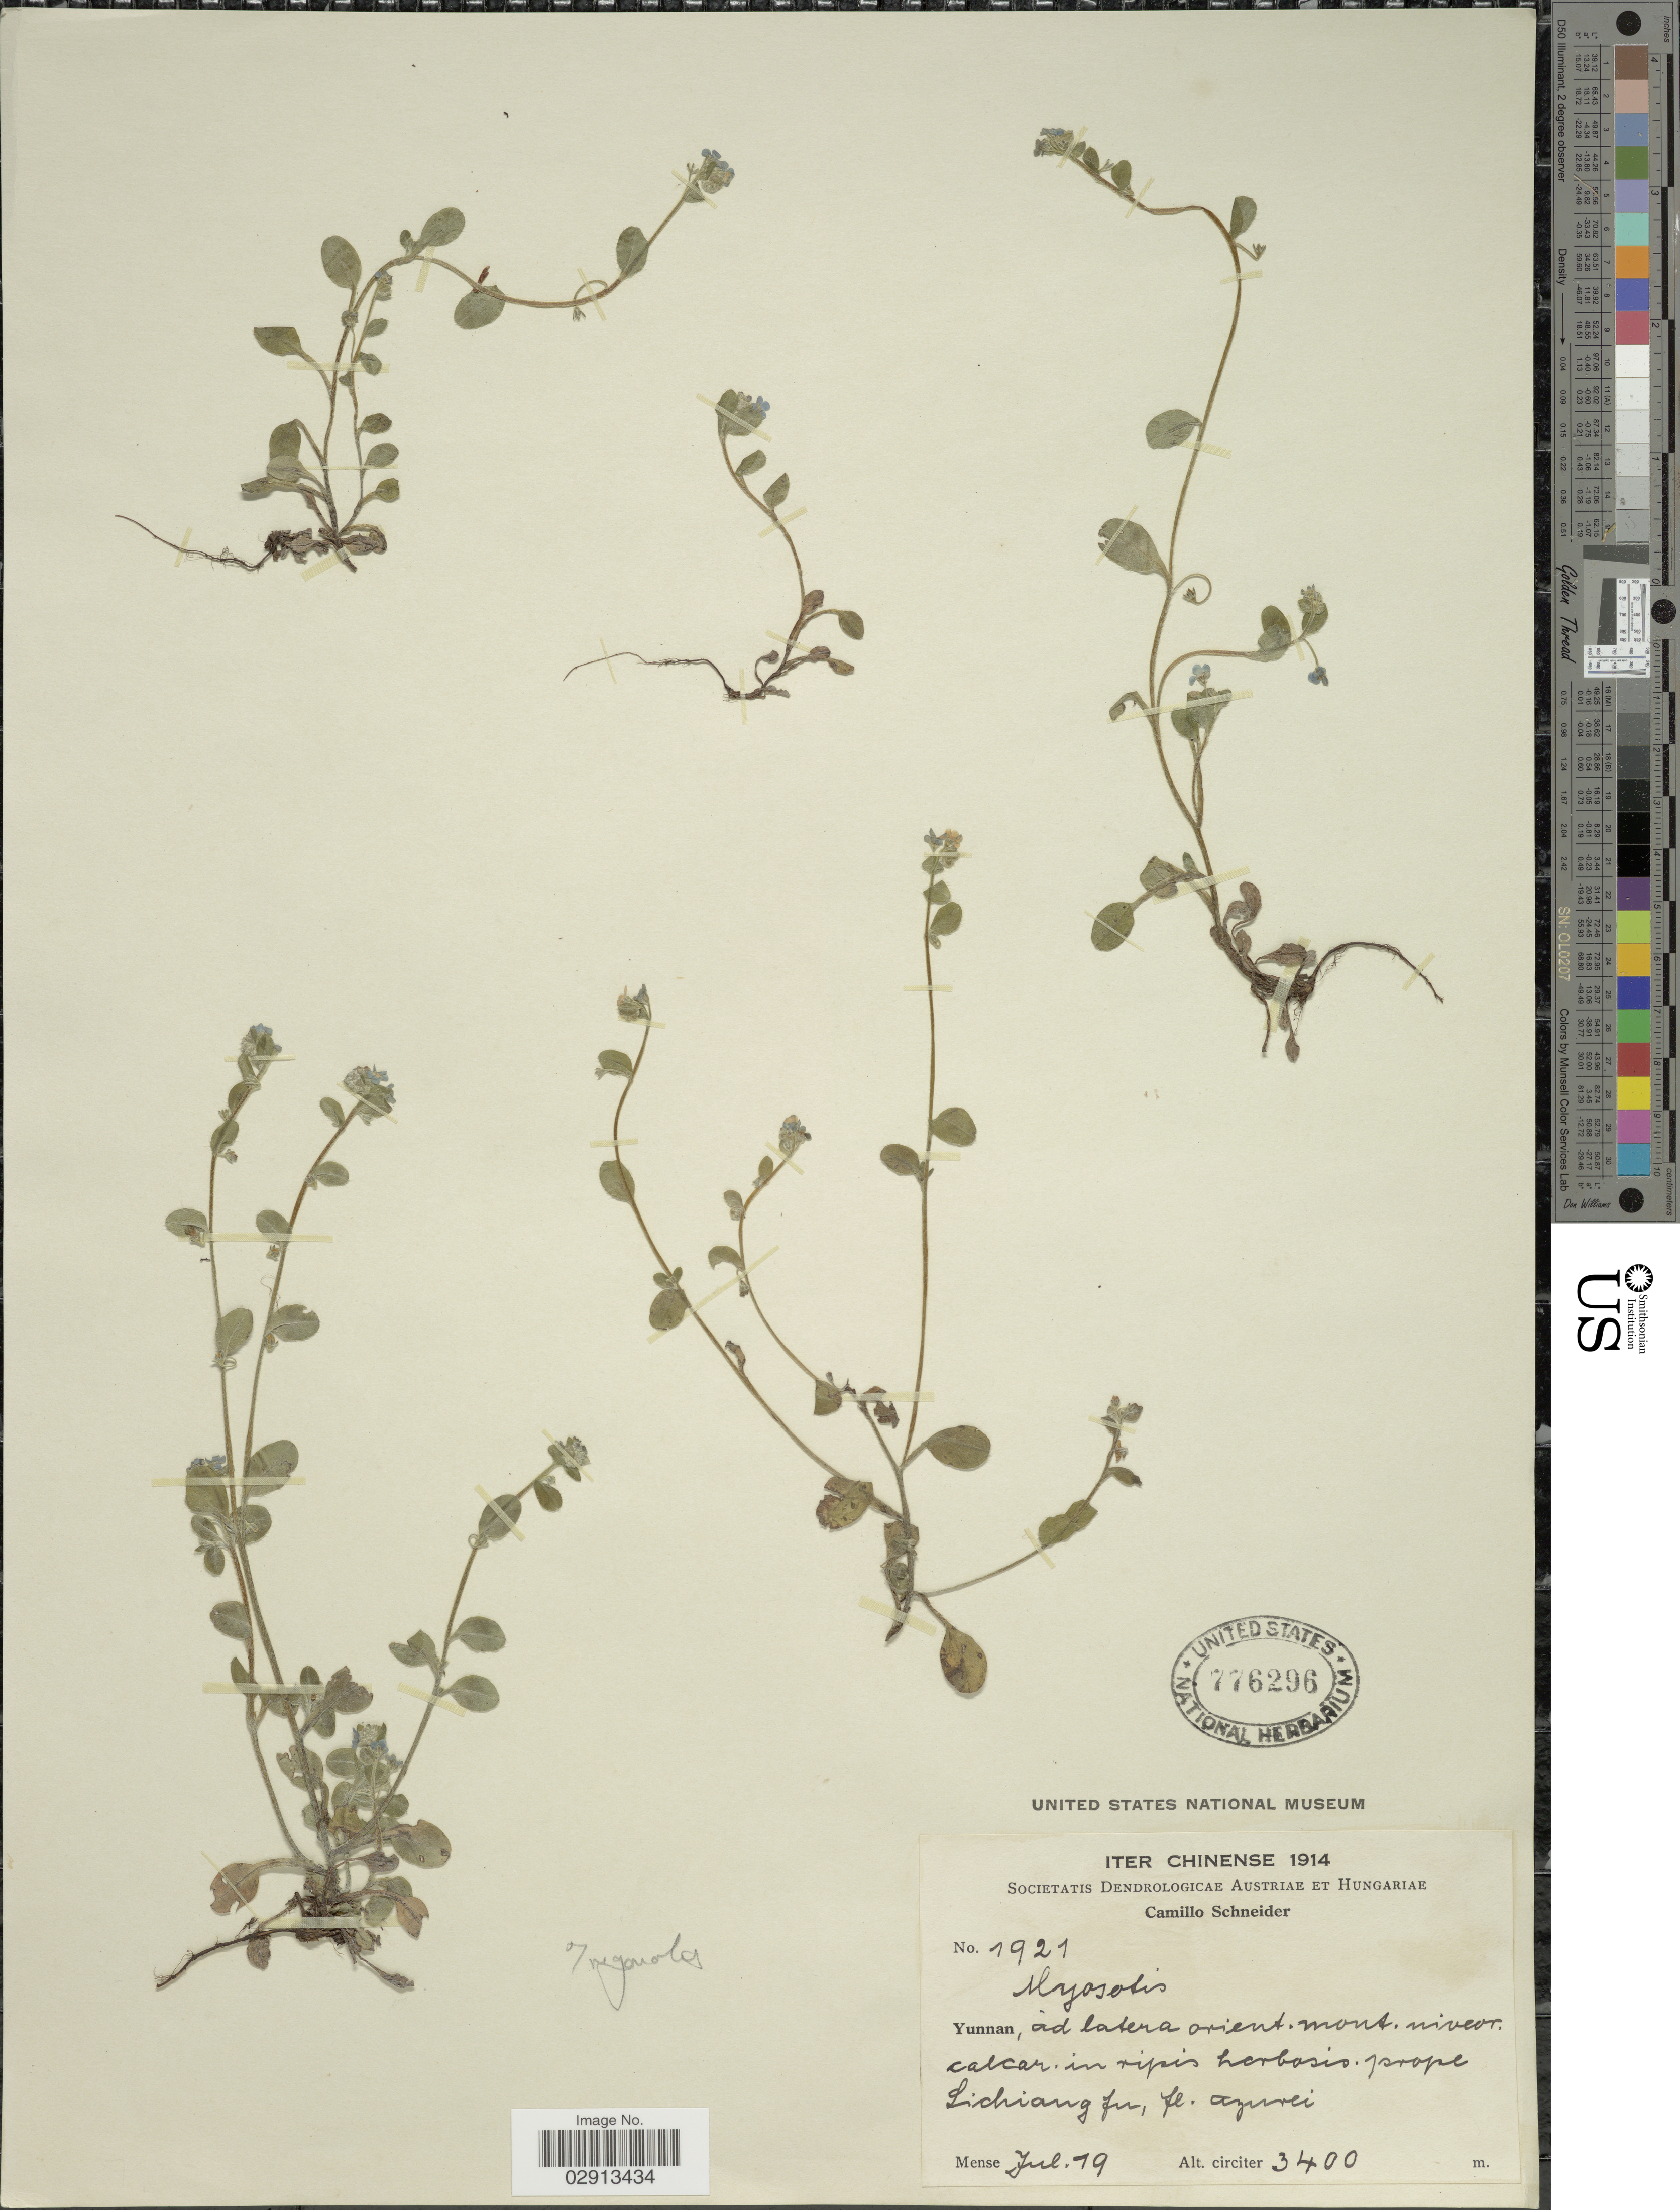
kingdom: Plantae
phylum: Tracheophyta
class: Magnoliopsida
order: Boraginales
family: Boraginaceae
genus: Trigonotis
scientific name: Trigonotis sp.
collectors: C. K. Schneider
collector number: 1921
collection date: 1914-07-19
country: China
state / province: Yunnan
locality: Chinense. Yunnan, ad latera orient. mont. niveor. [interpreted] calcar. in ripis herbosis. prope Lichiang fu.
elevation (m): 3400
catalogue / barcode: US 776296